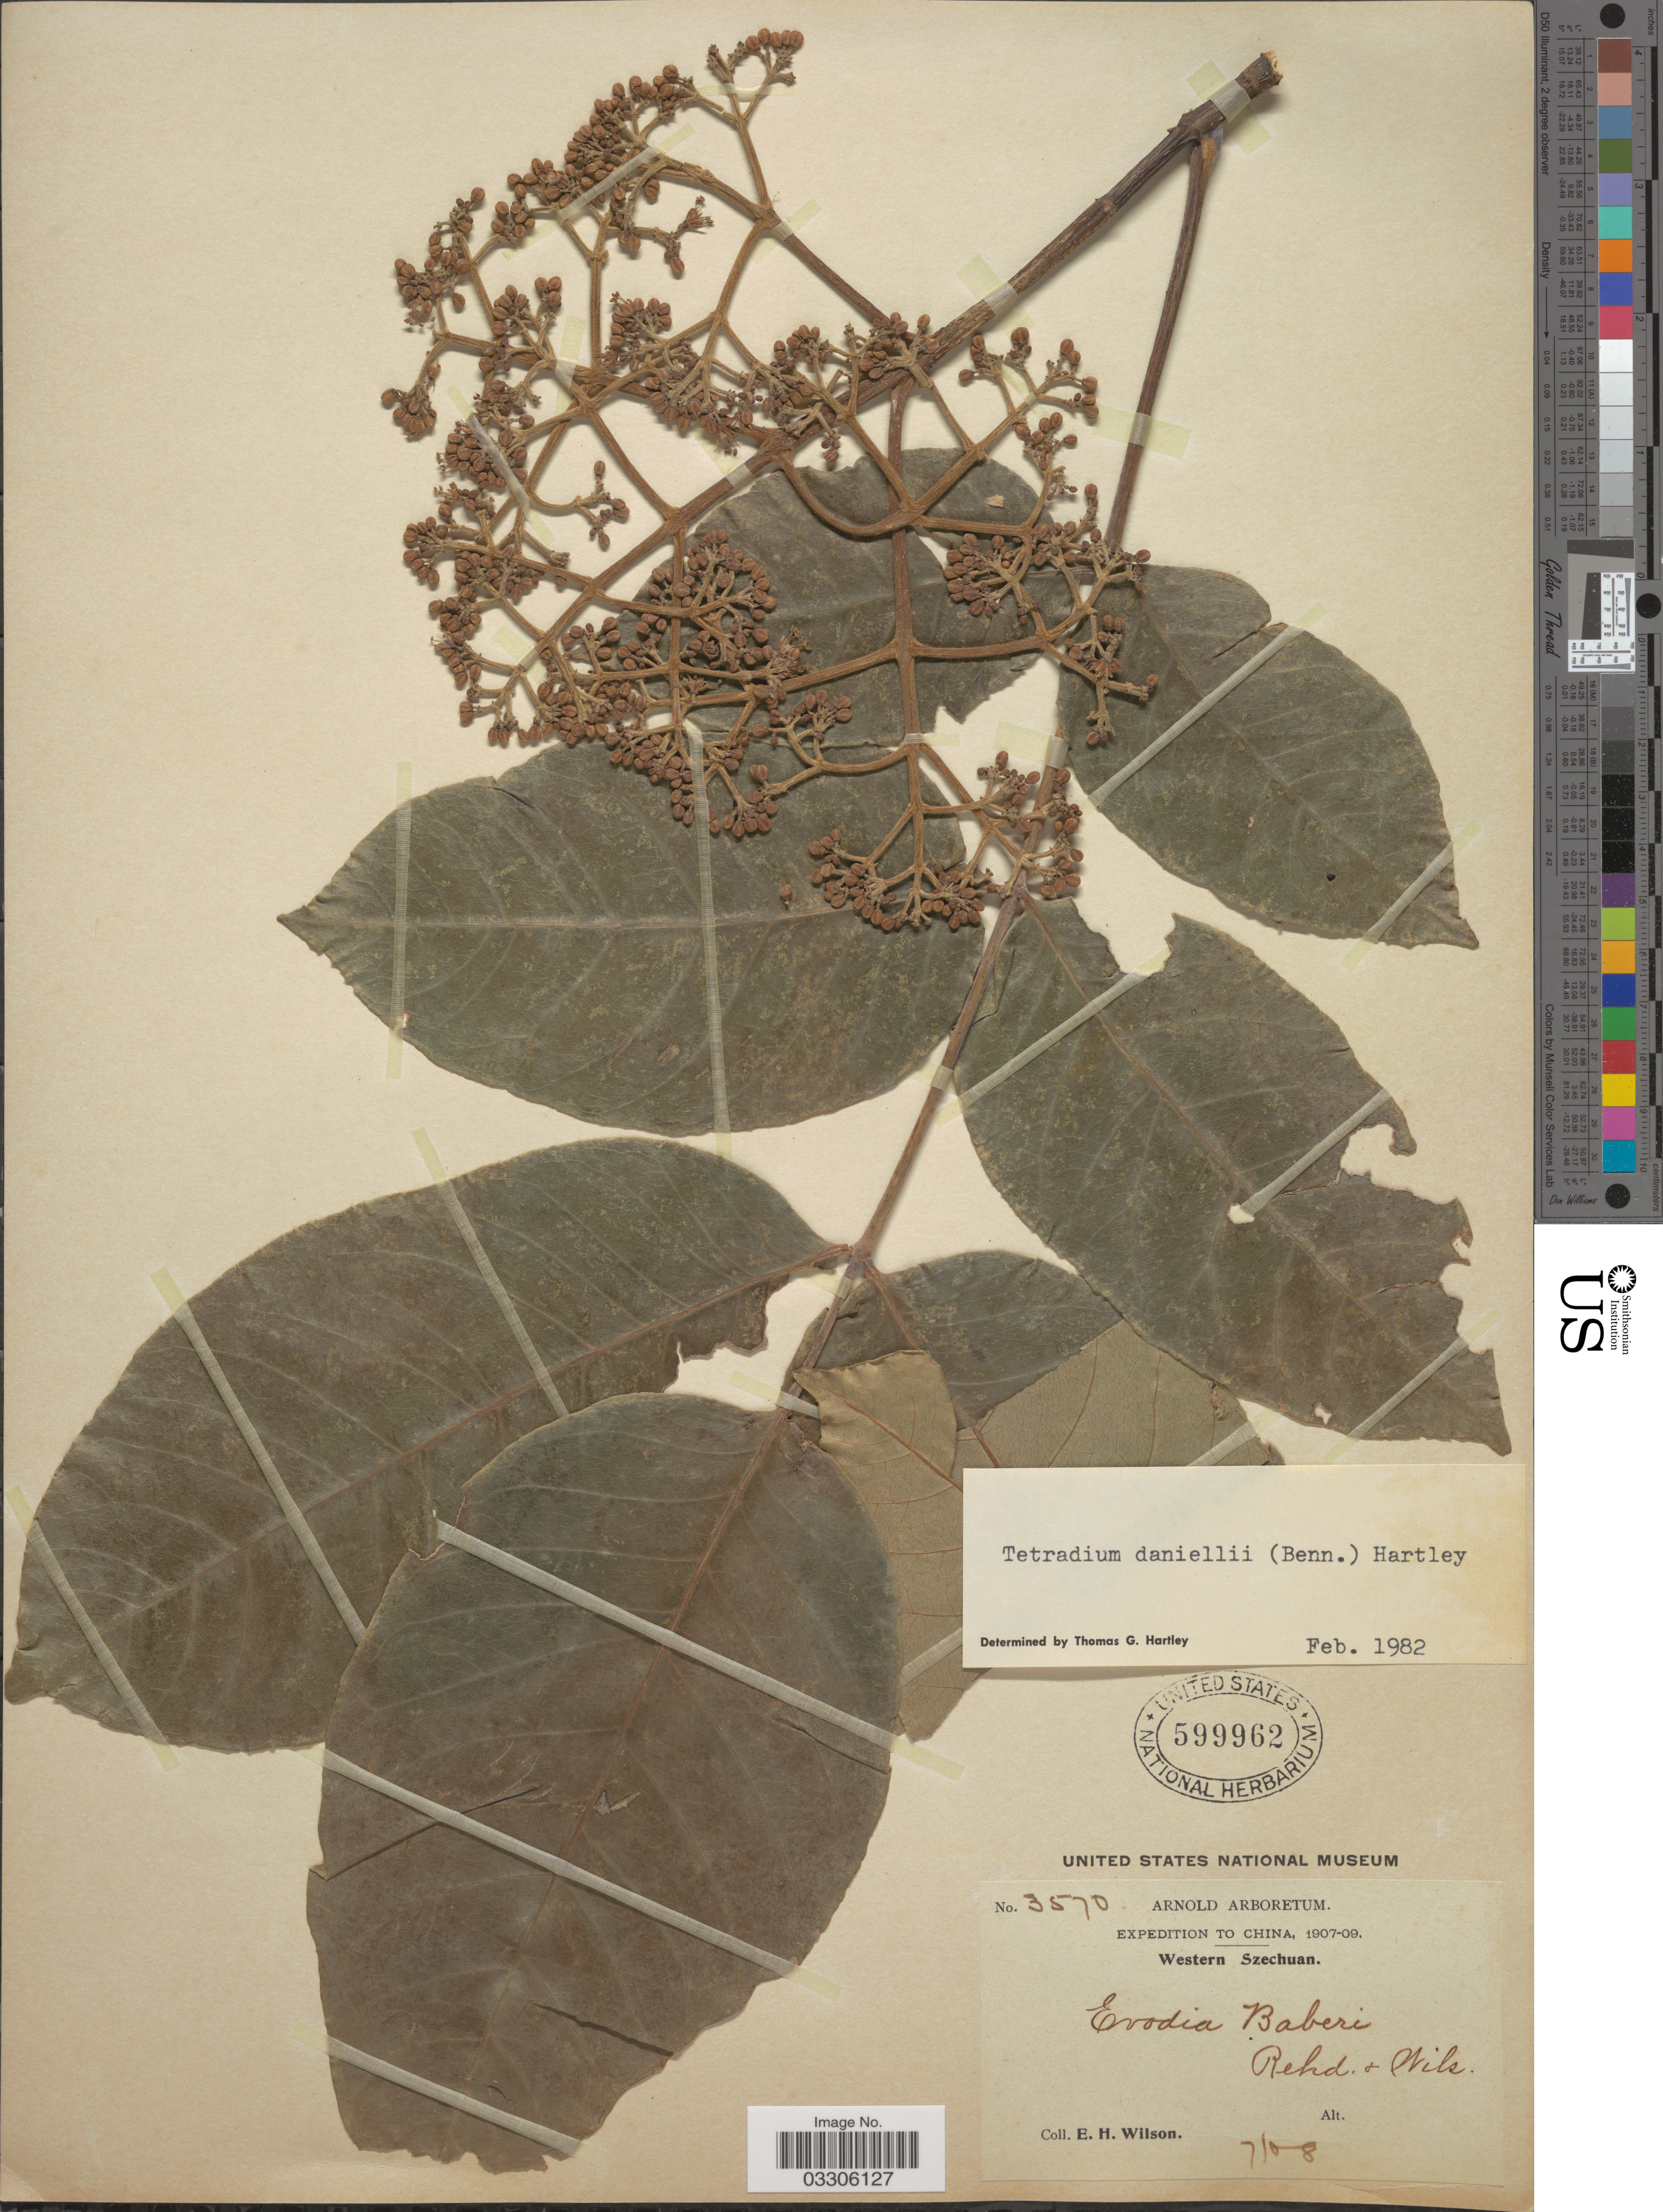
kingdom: Plantae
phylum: Tracheophyta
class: Magnoliopsida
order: Sapindales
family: Rutaceae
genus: Tetradium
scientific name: Tetradium daniellii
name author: (Benn.) T.G. Hartley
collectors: E. Wilson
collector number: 3570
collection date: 1908-07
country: China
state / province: Sichuan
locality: Western Szechuan.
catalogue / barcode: US 599962